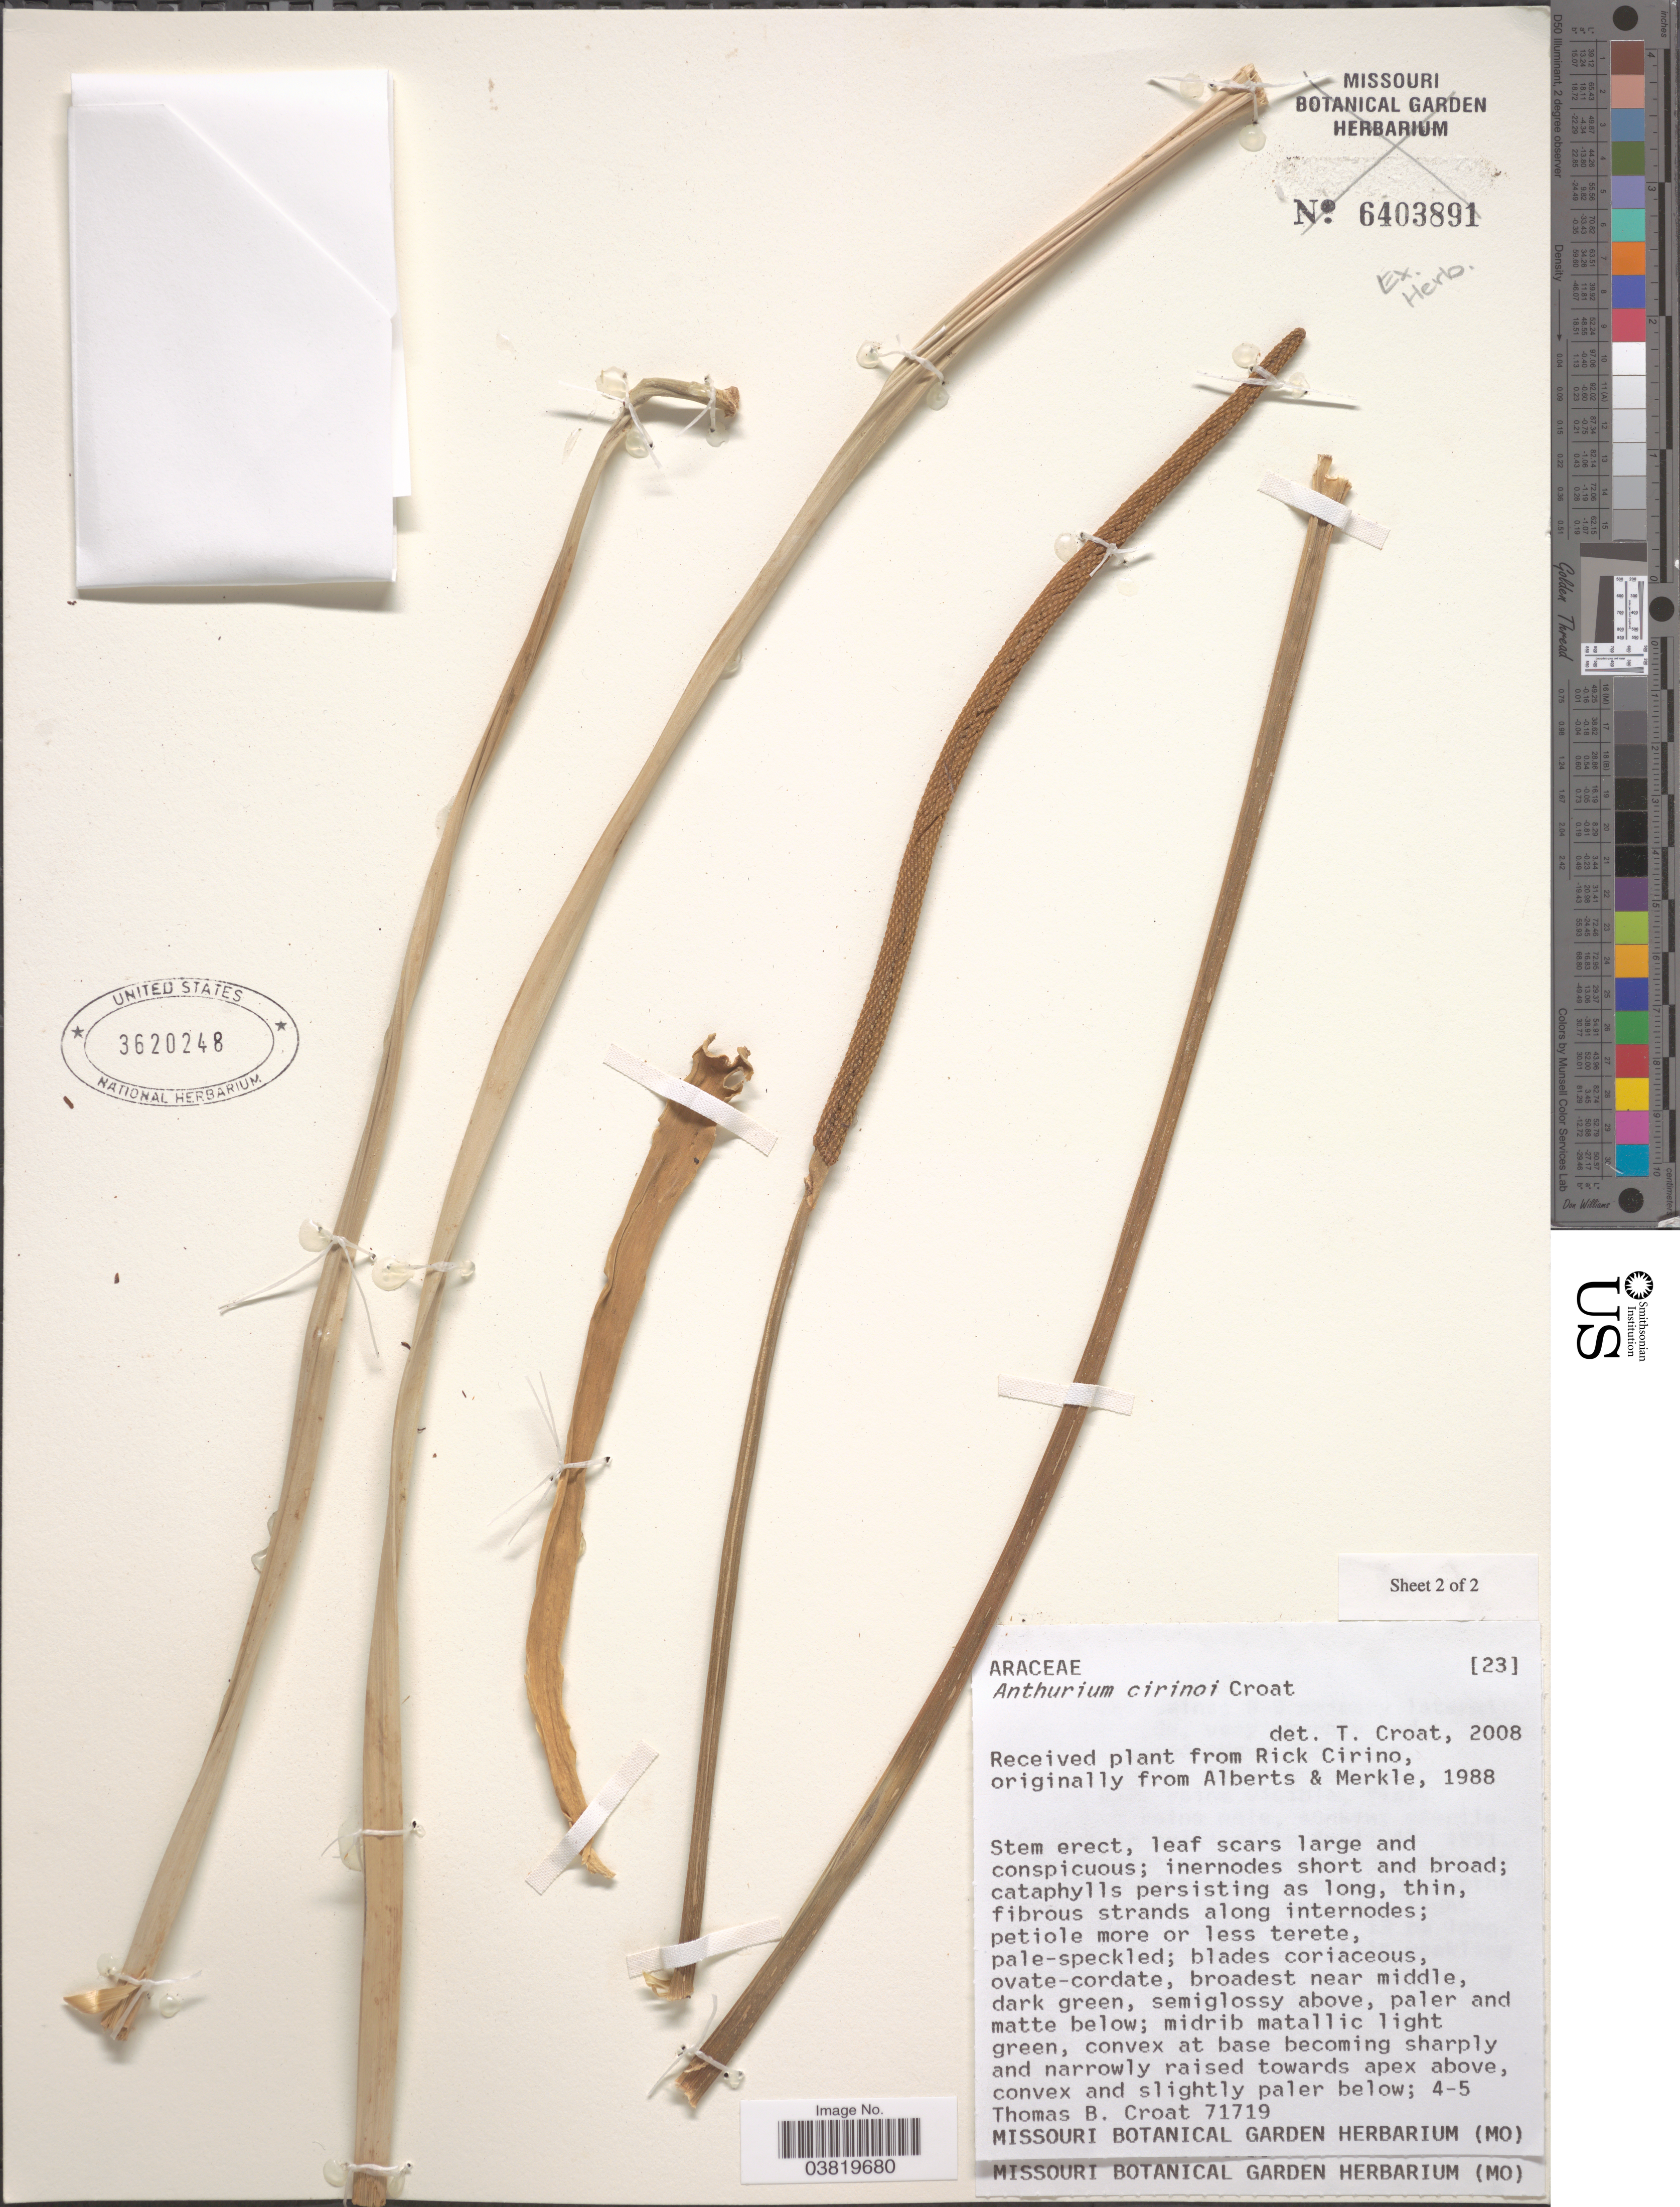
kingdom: Plantae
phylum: Tracheophyta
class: Liliopsida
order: Alismatales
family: Araceae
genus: Anthurium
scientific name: Anthurium cirinoi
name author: Croat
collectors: T. B. Croat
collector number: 71719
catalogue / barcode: US 3620248